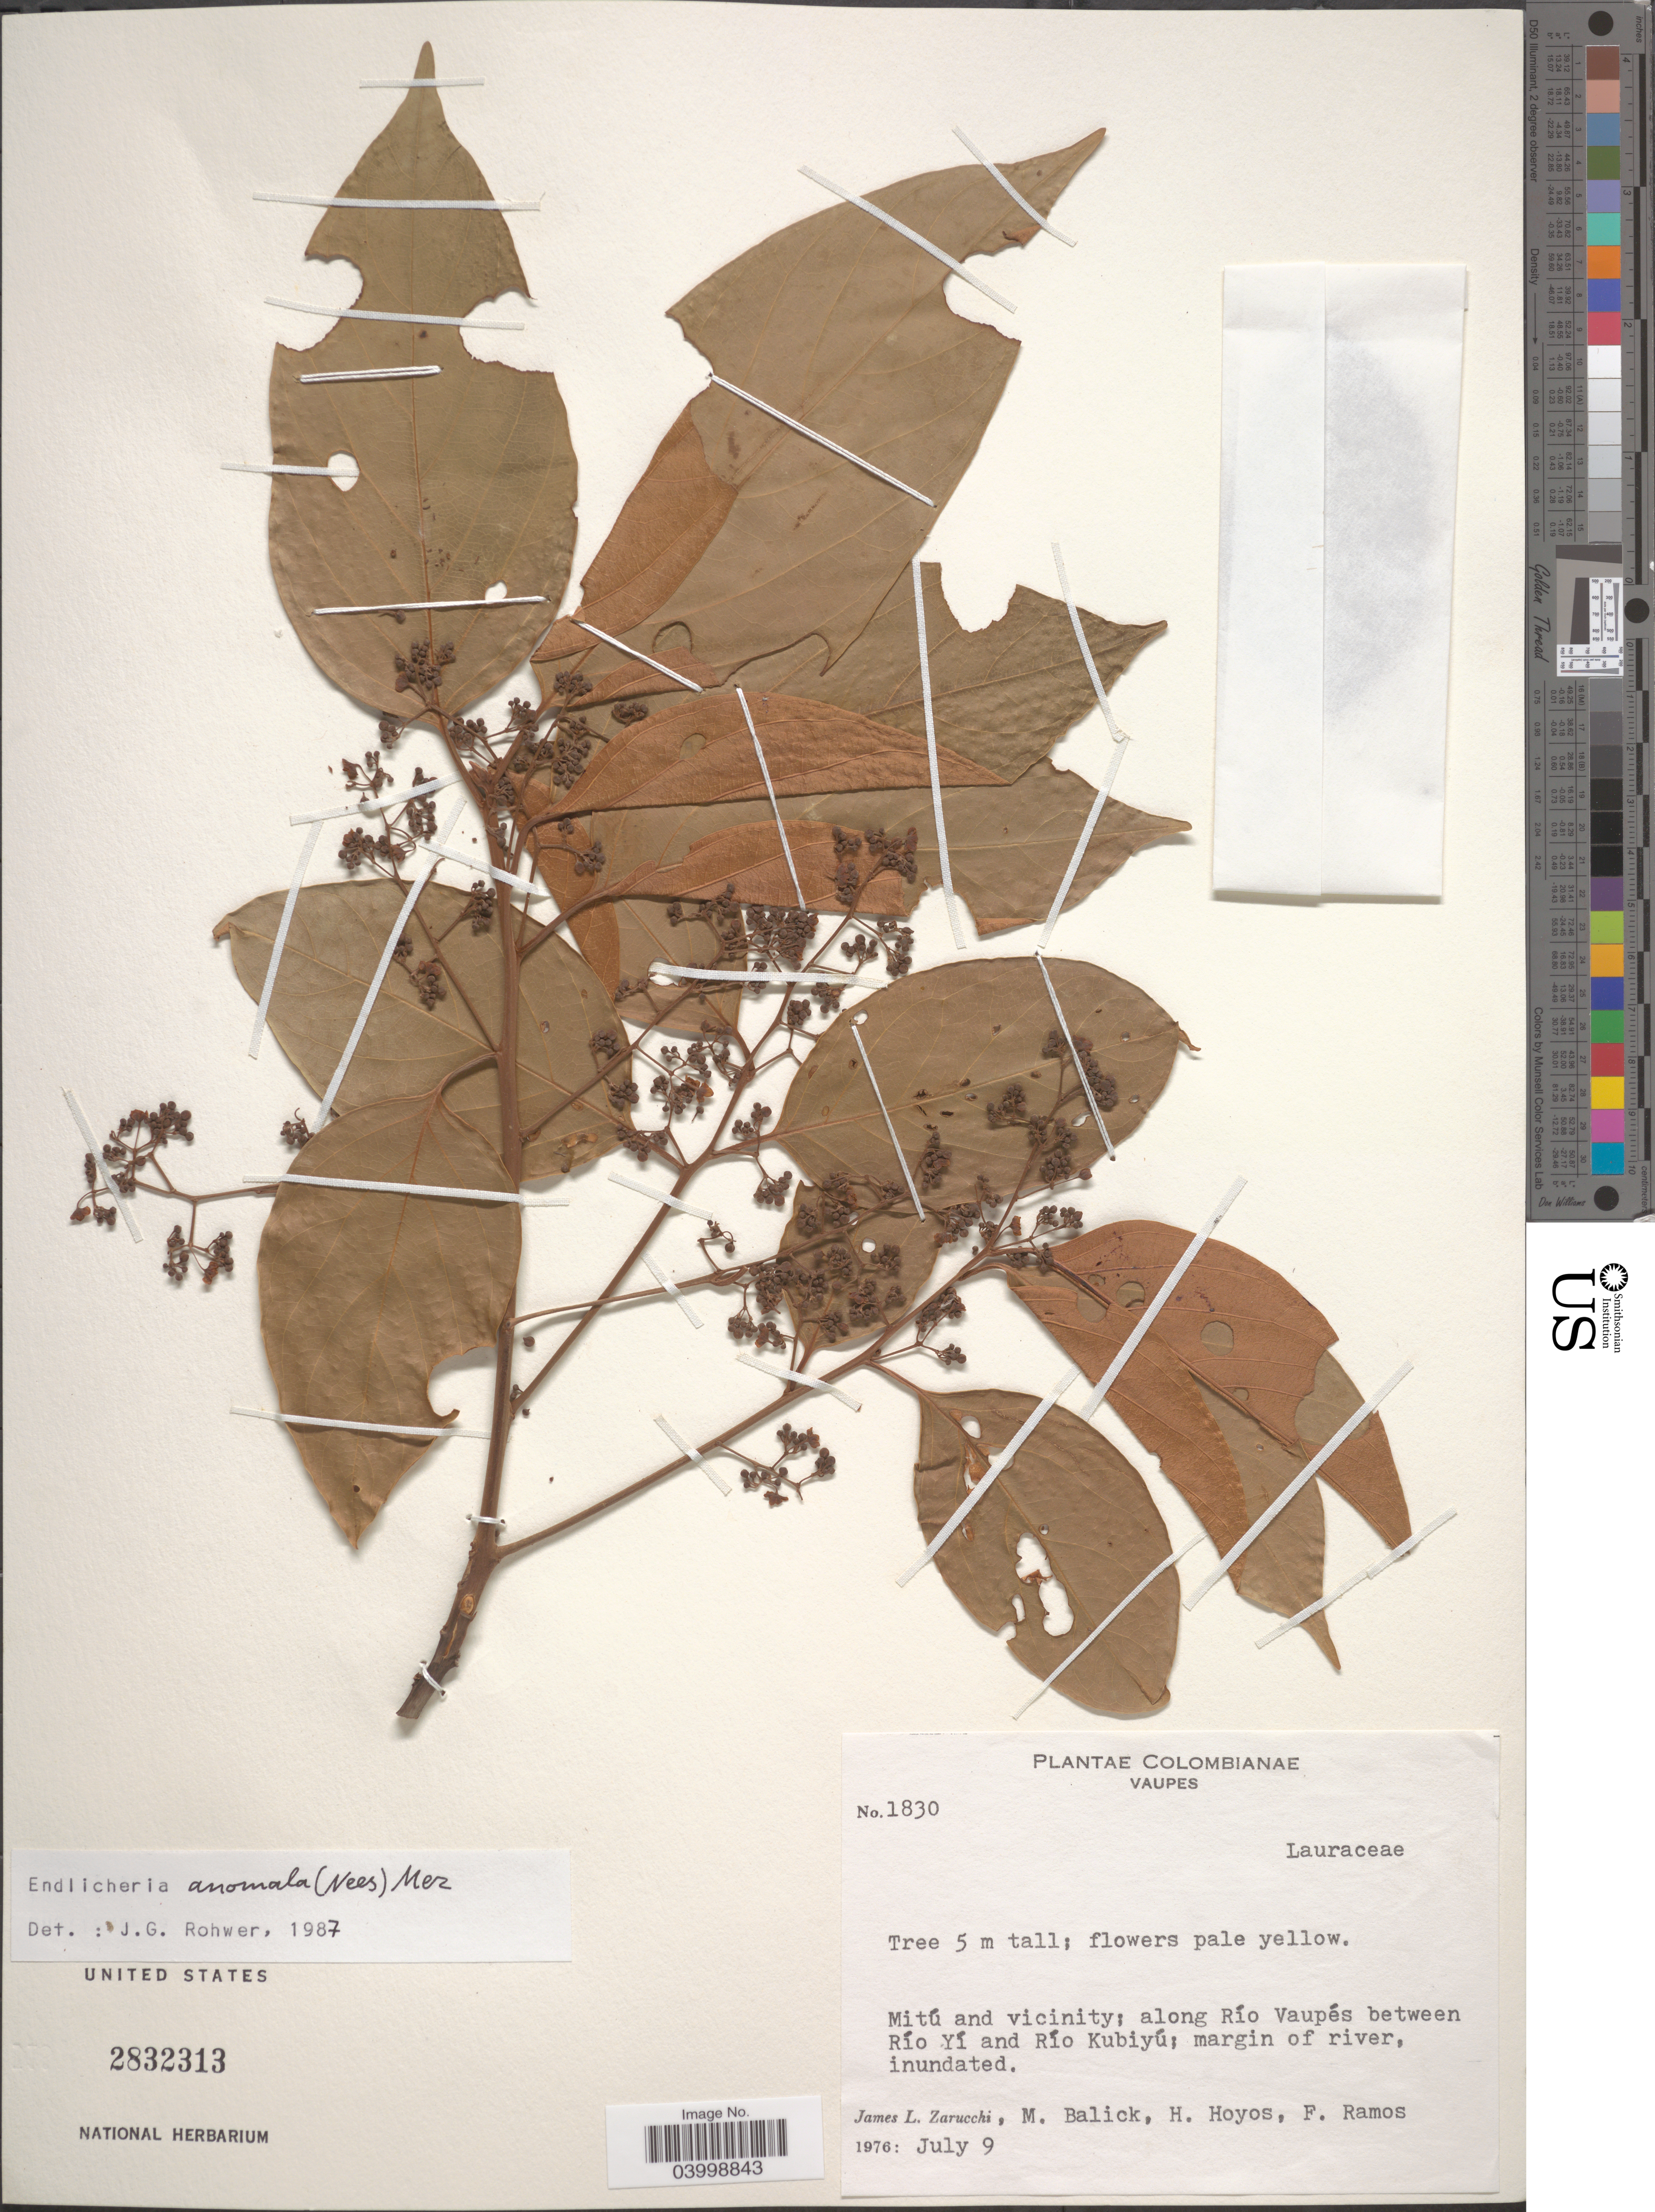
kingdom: Plantae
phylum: Tracheophyta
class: Magnoliopsida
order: Laurales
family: Lauraceae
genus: Endlicheria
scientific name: Endlicheria anomala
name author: Nees ex Meisn.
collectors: J. L. Zarucchi, M. Balick, H. Hoyos & F. Ramos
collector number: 1830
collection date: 1976-04-09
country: Colombia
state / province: Vaupés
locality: Mitú and vicinity; along Río Vaupés between Río Yí and Río Kubiyú; margin of river, inundated.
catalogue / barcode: US 2832313